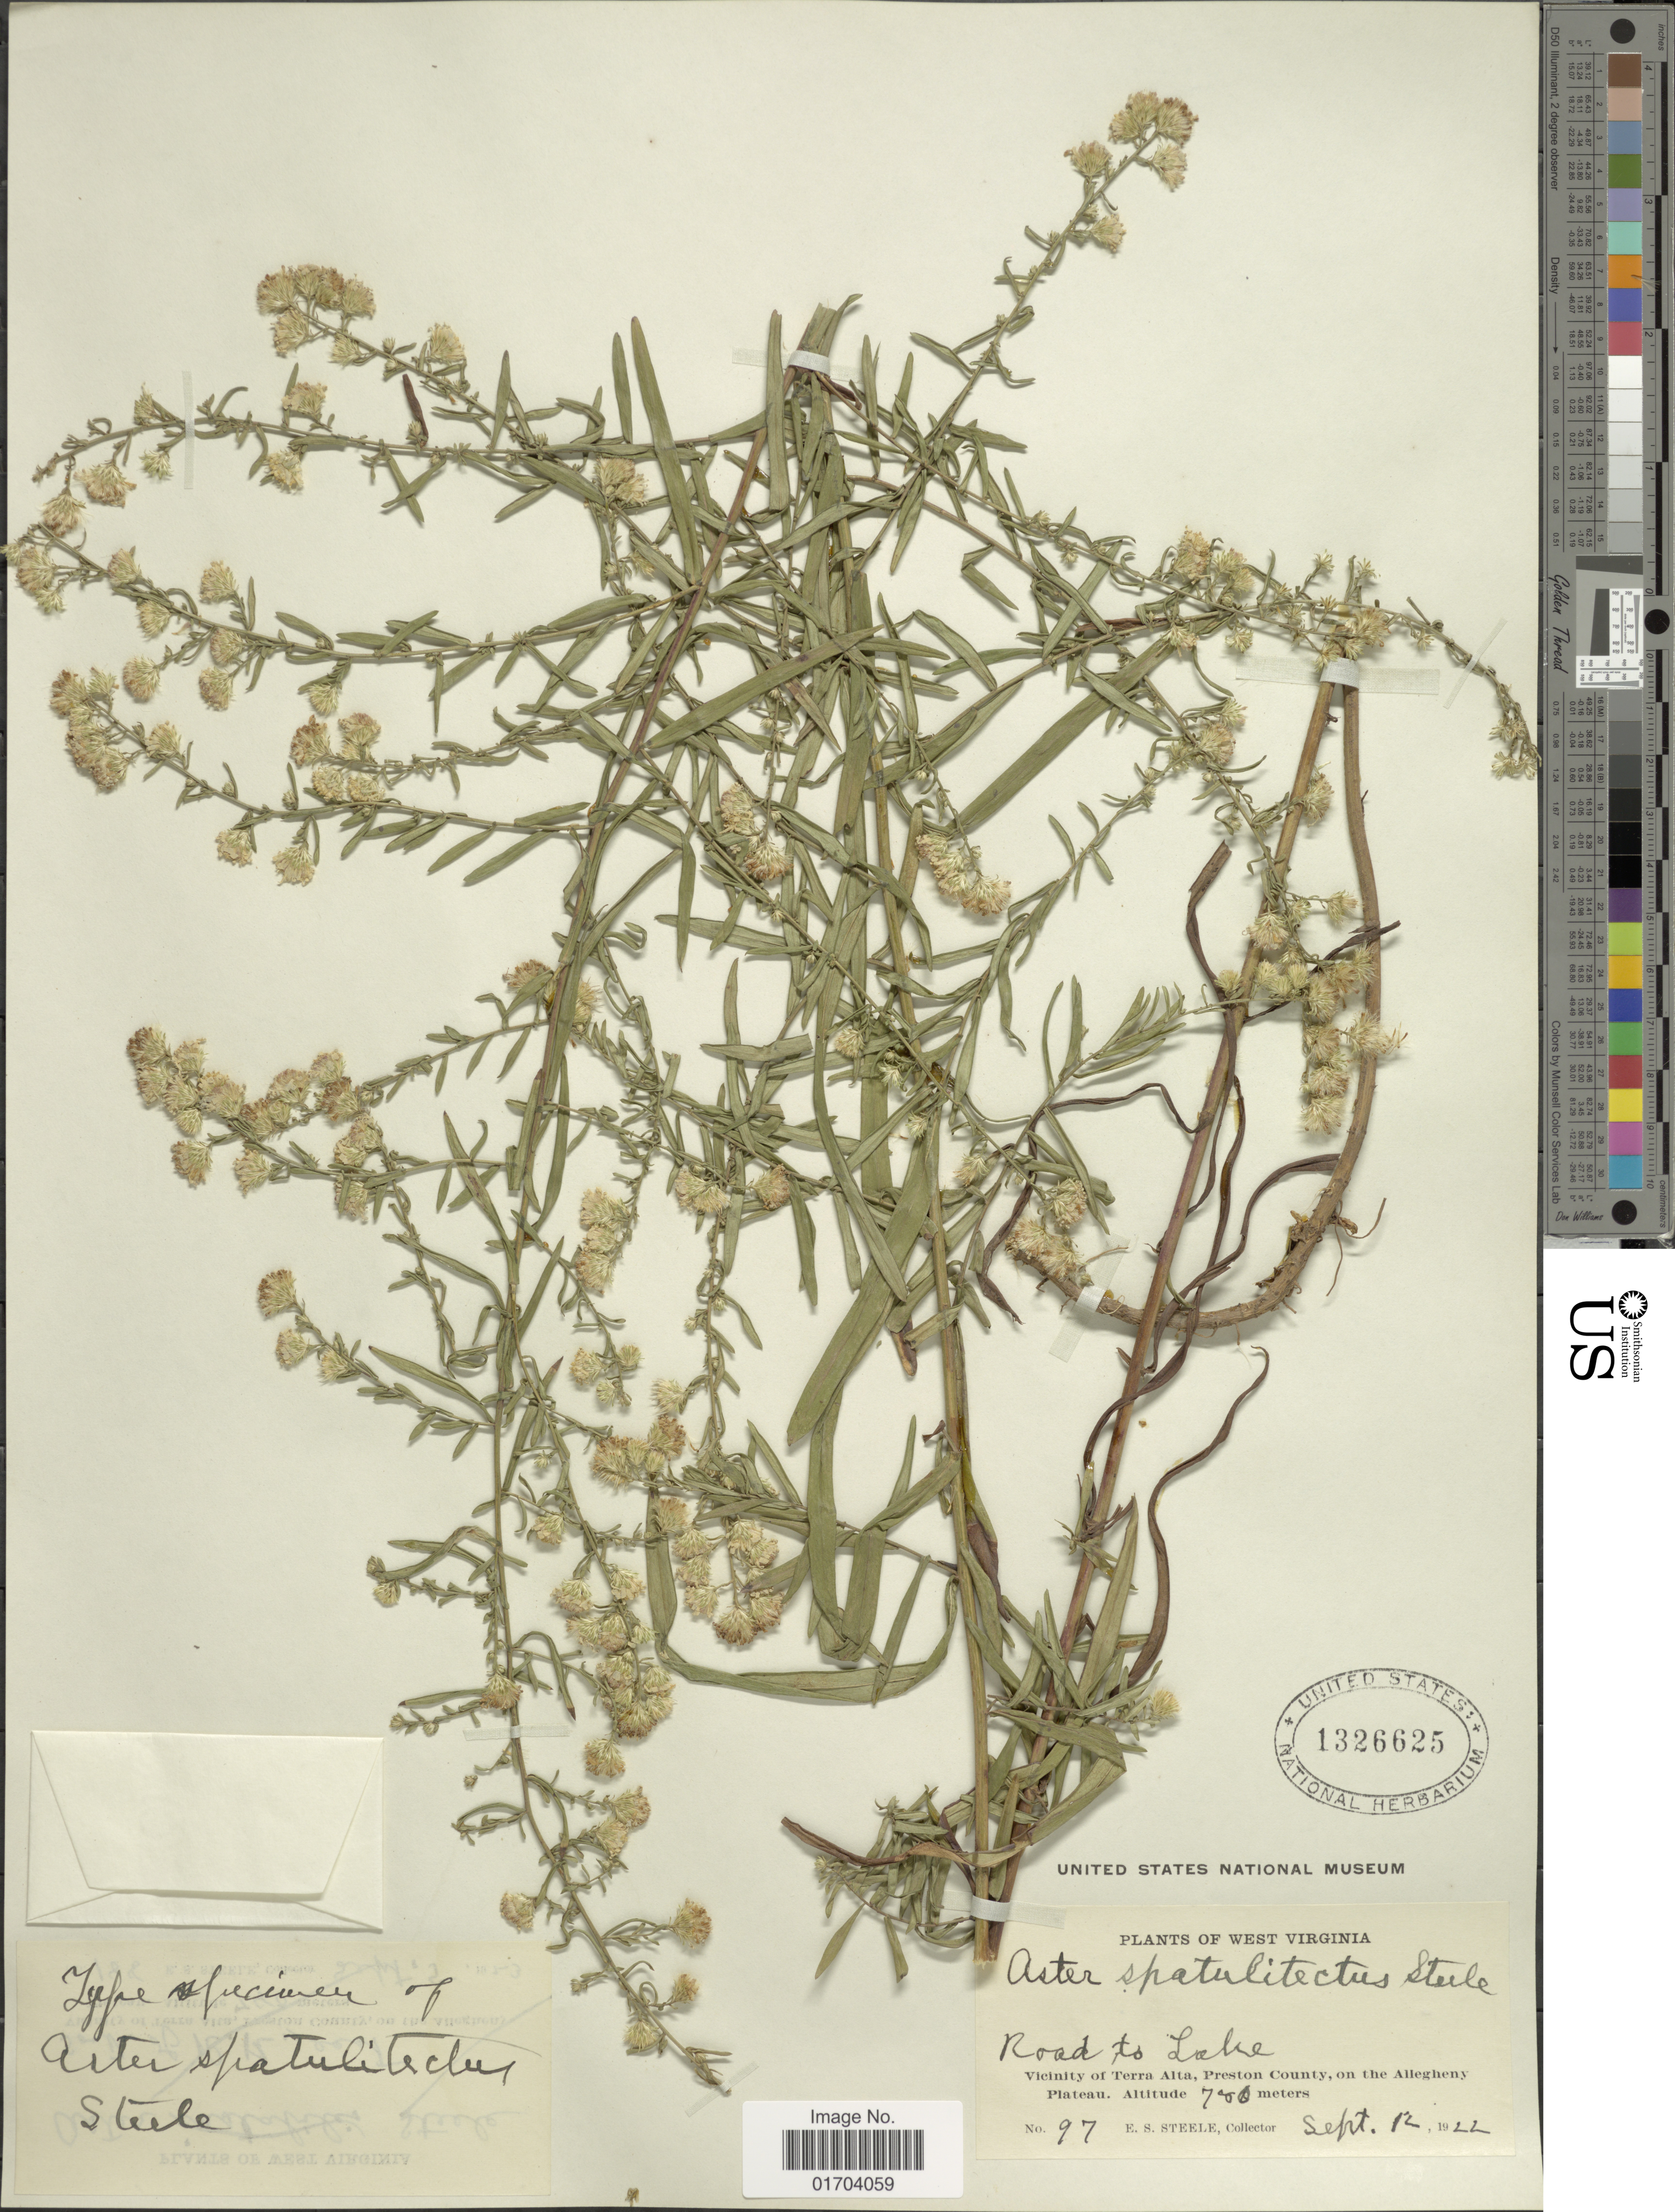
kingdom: Plantae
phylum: Tracheophyta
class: Magnoliopsida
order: Asterales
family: Asteraceae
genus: Aster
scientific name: Aster spatulitectus E.S. Steele sp. nov. ined.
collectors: E. Steele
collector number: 97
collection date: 1922-09-12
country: United States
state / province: West Virginia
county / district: Preston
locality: Road to Lake, Vicinity of Terra Alta, Preston County, on the Allegheny Plateau.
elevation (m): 780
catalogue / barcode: US 1326625